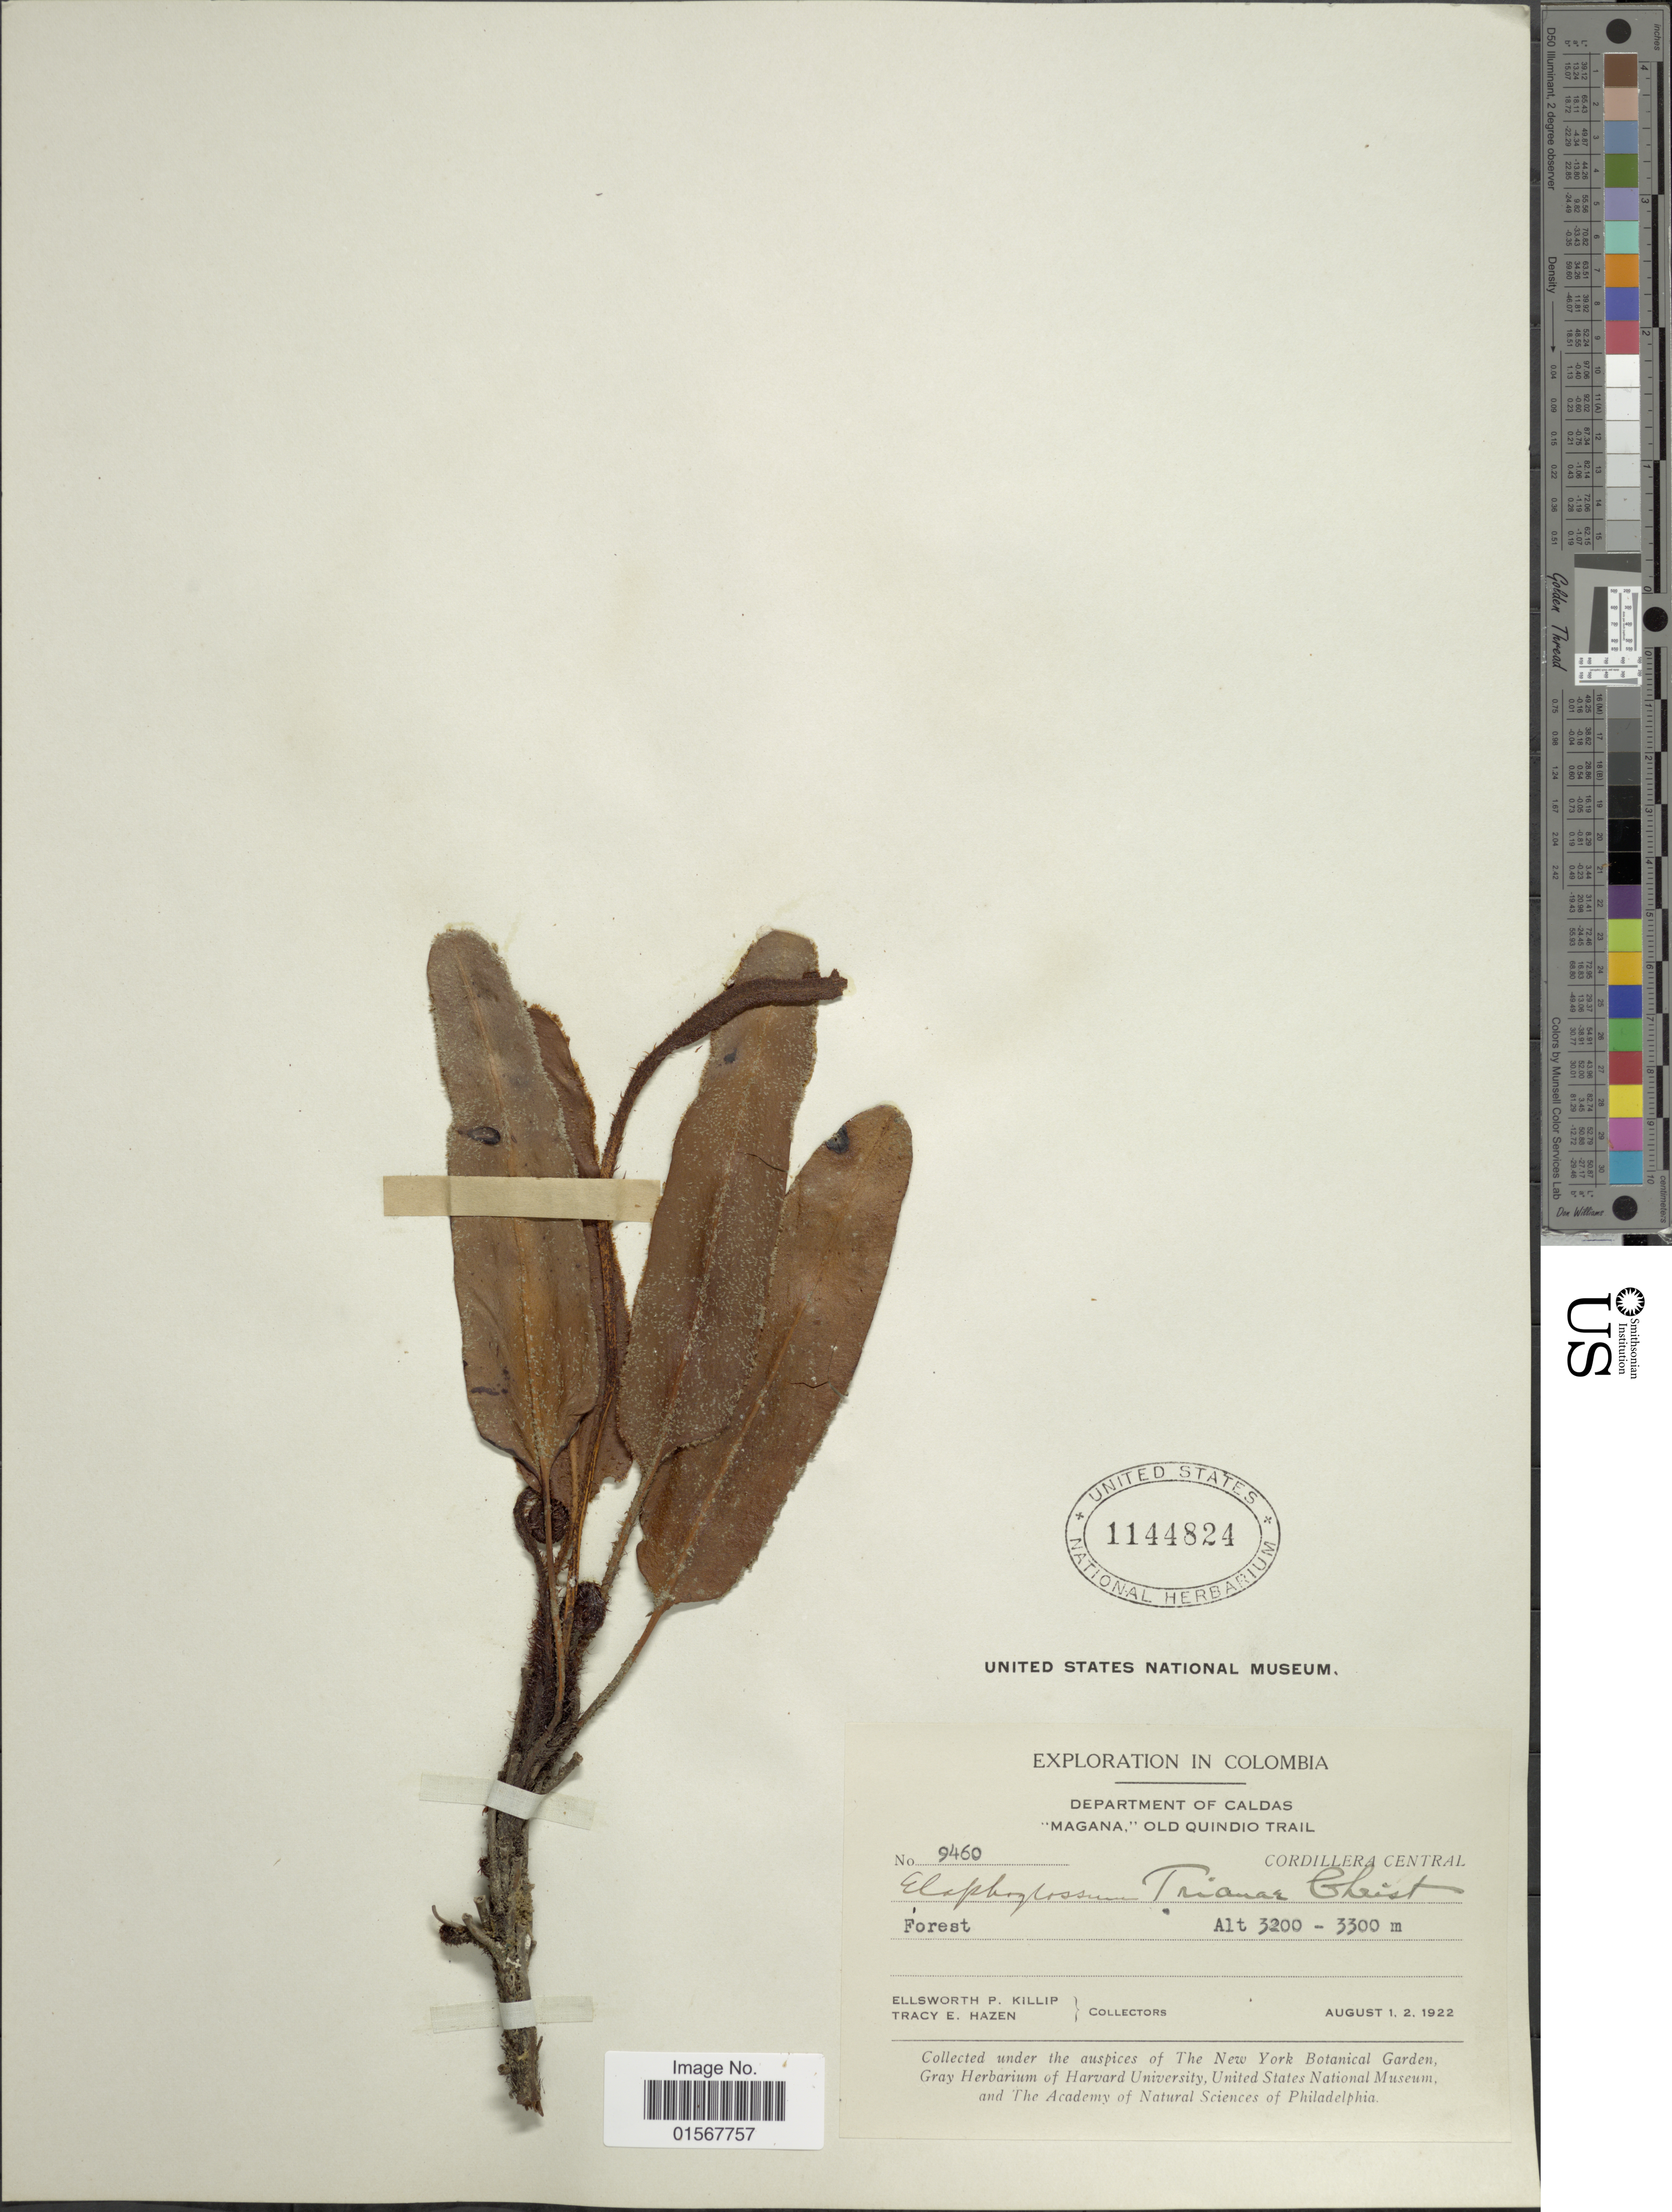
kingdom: Plantae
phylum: Tracheophyta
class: Polypodiopsida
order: Polypodiales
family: Dryopteridaceae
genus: Elaphoglossum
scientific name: Elaphoglossum trianae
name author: Christ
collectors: E. P. Killip & T. E. Hazen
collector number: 9460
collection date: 1922-08-01/1922-08-02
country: Colombia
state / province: Caldas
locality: Department of Caldas "Magana", old Quindio Trail, Cordillera Central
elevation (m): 3200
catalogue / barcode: US 1144824